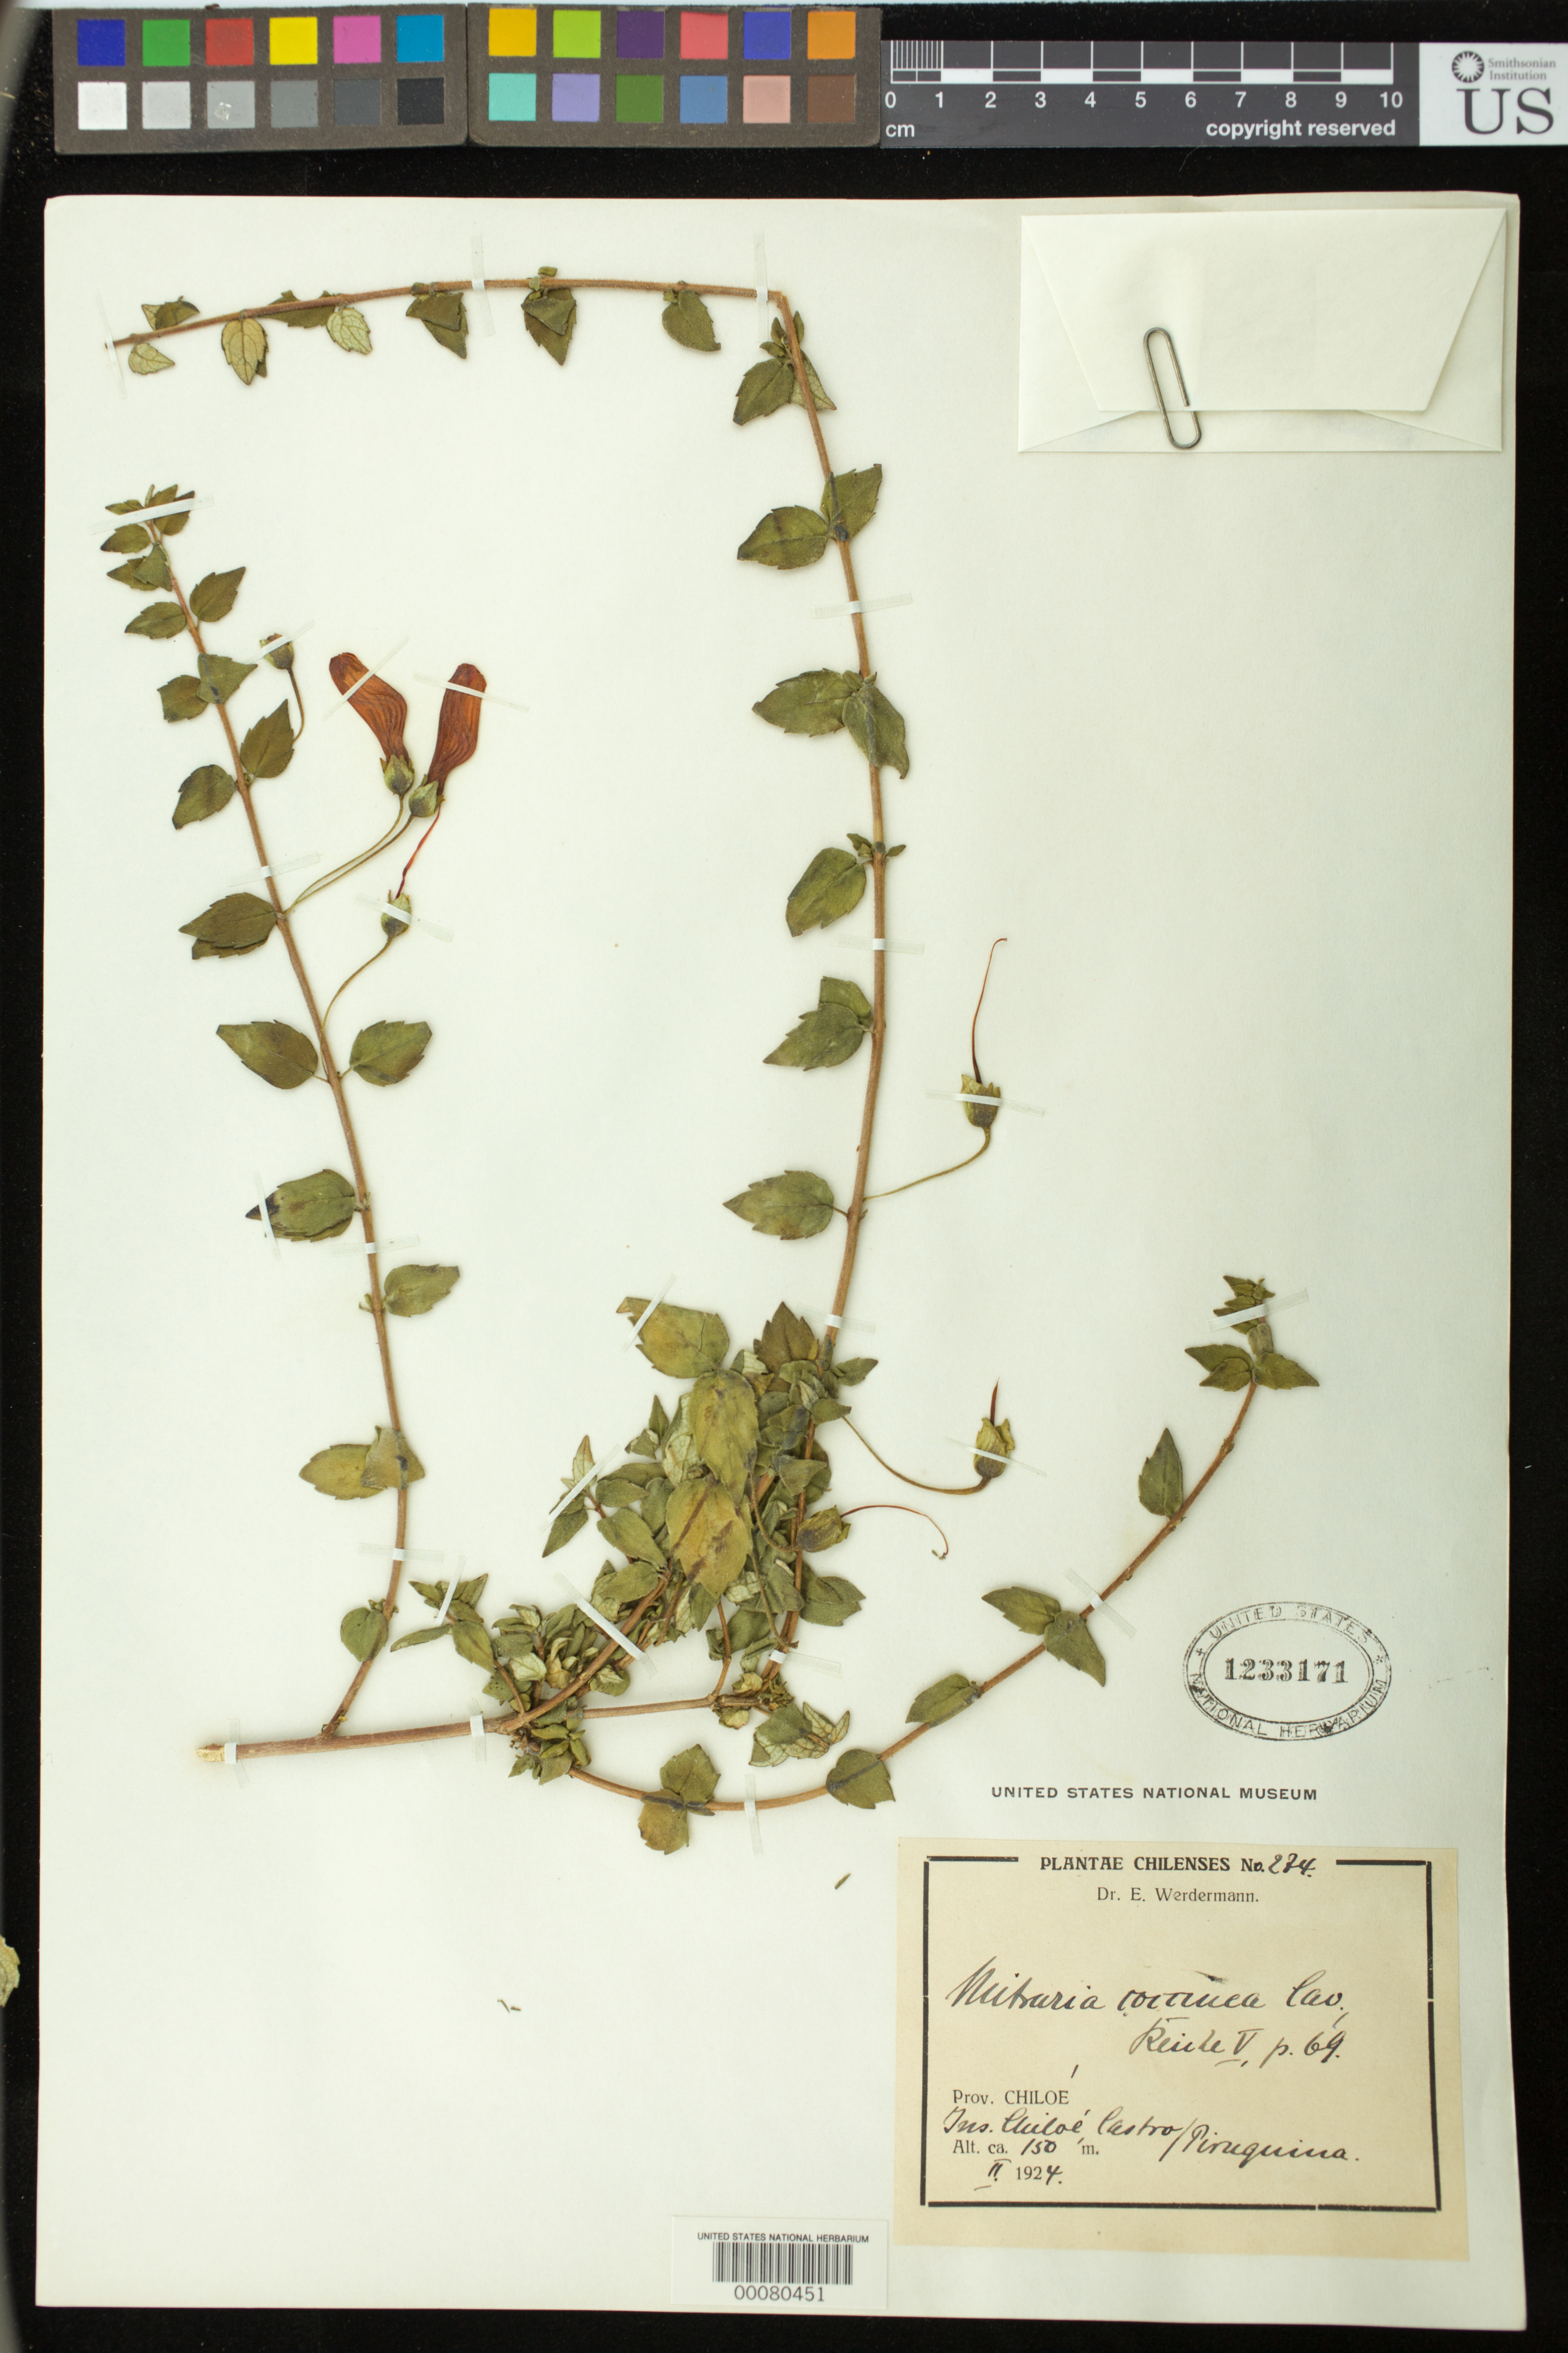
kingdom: Plantae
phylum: Tracheophyta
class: Magnoliopsida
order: Lamiales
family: Gesneriaceae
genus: Mitraria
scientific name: Mitraria coccinea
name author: Cav.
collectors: E. Werdermann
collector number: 234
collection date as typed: Feb 1924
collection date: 1924-02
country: Chile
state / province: Los Lagos (X)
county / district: Chiloé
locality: Castro/Tinequina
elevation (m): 150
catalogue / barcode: US 1233171